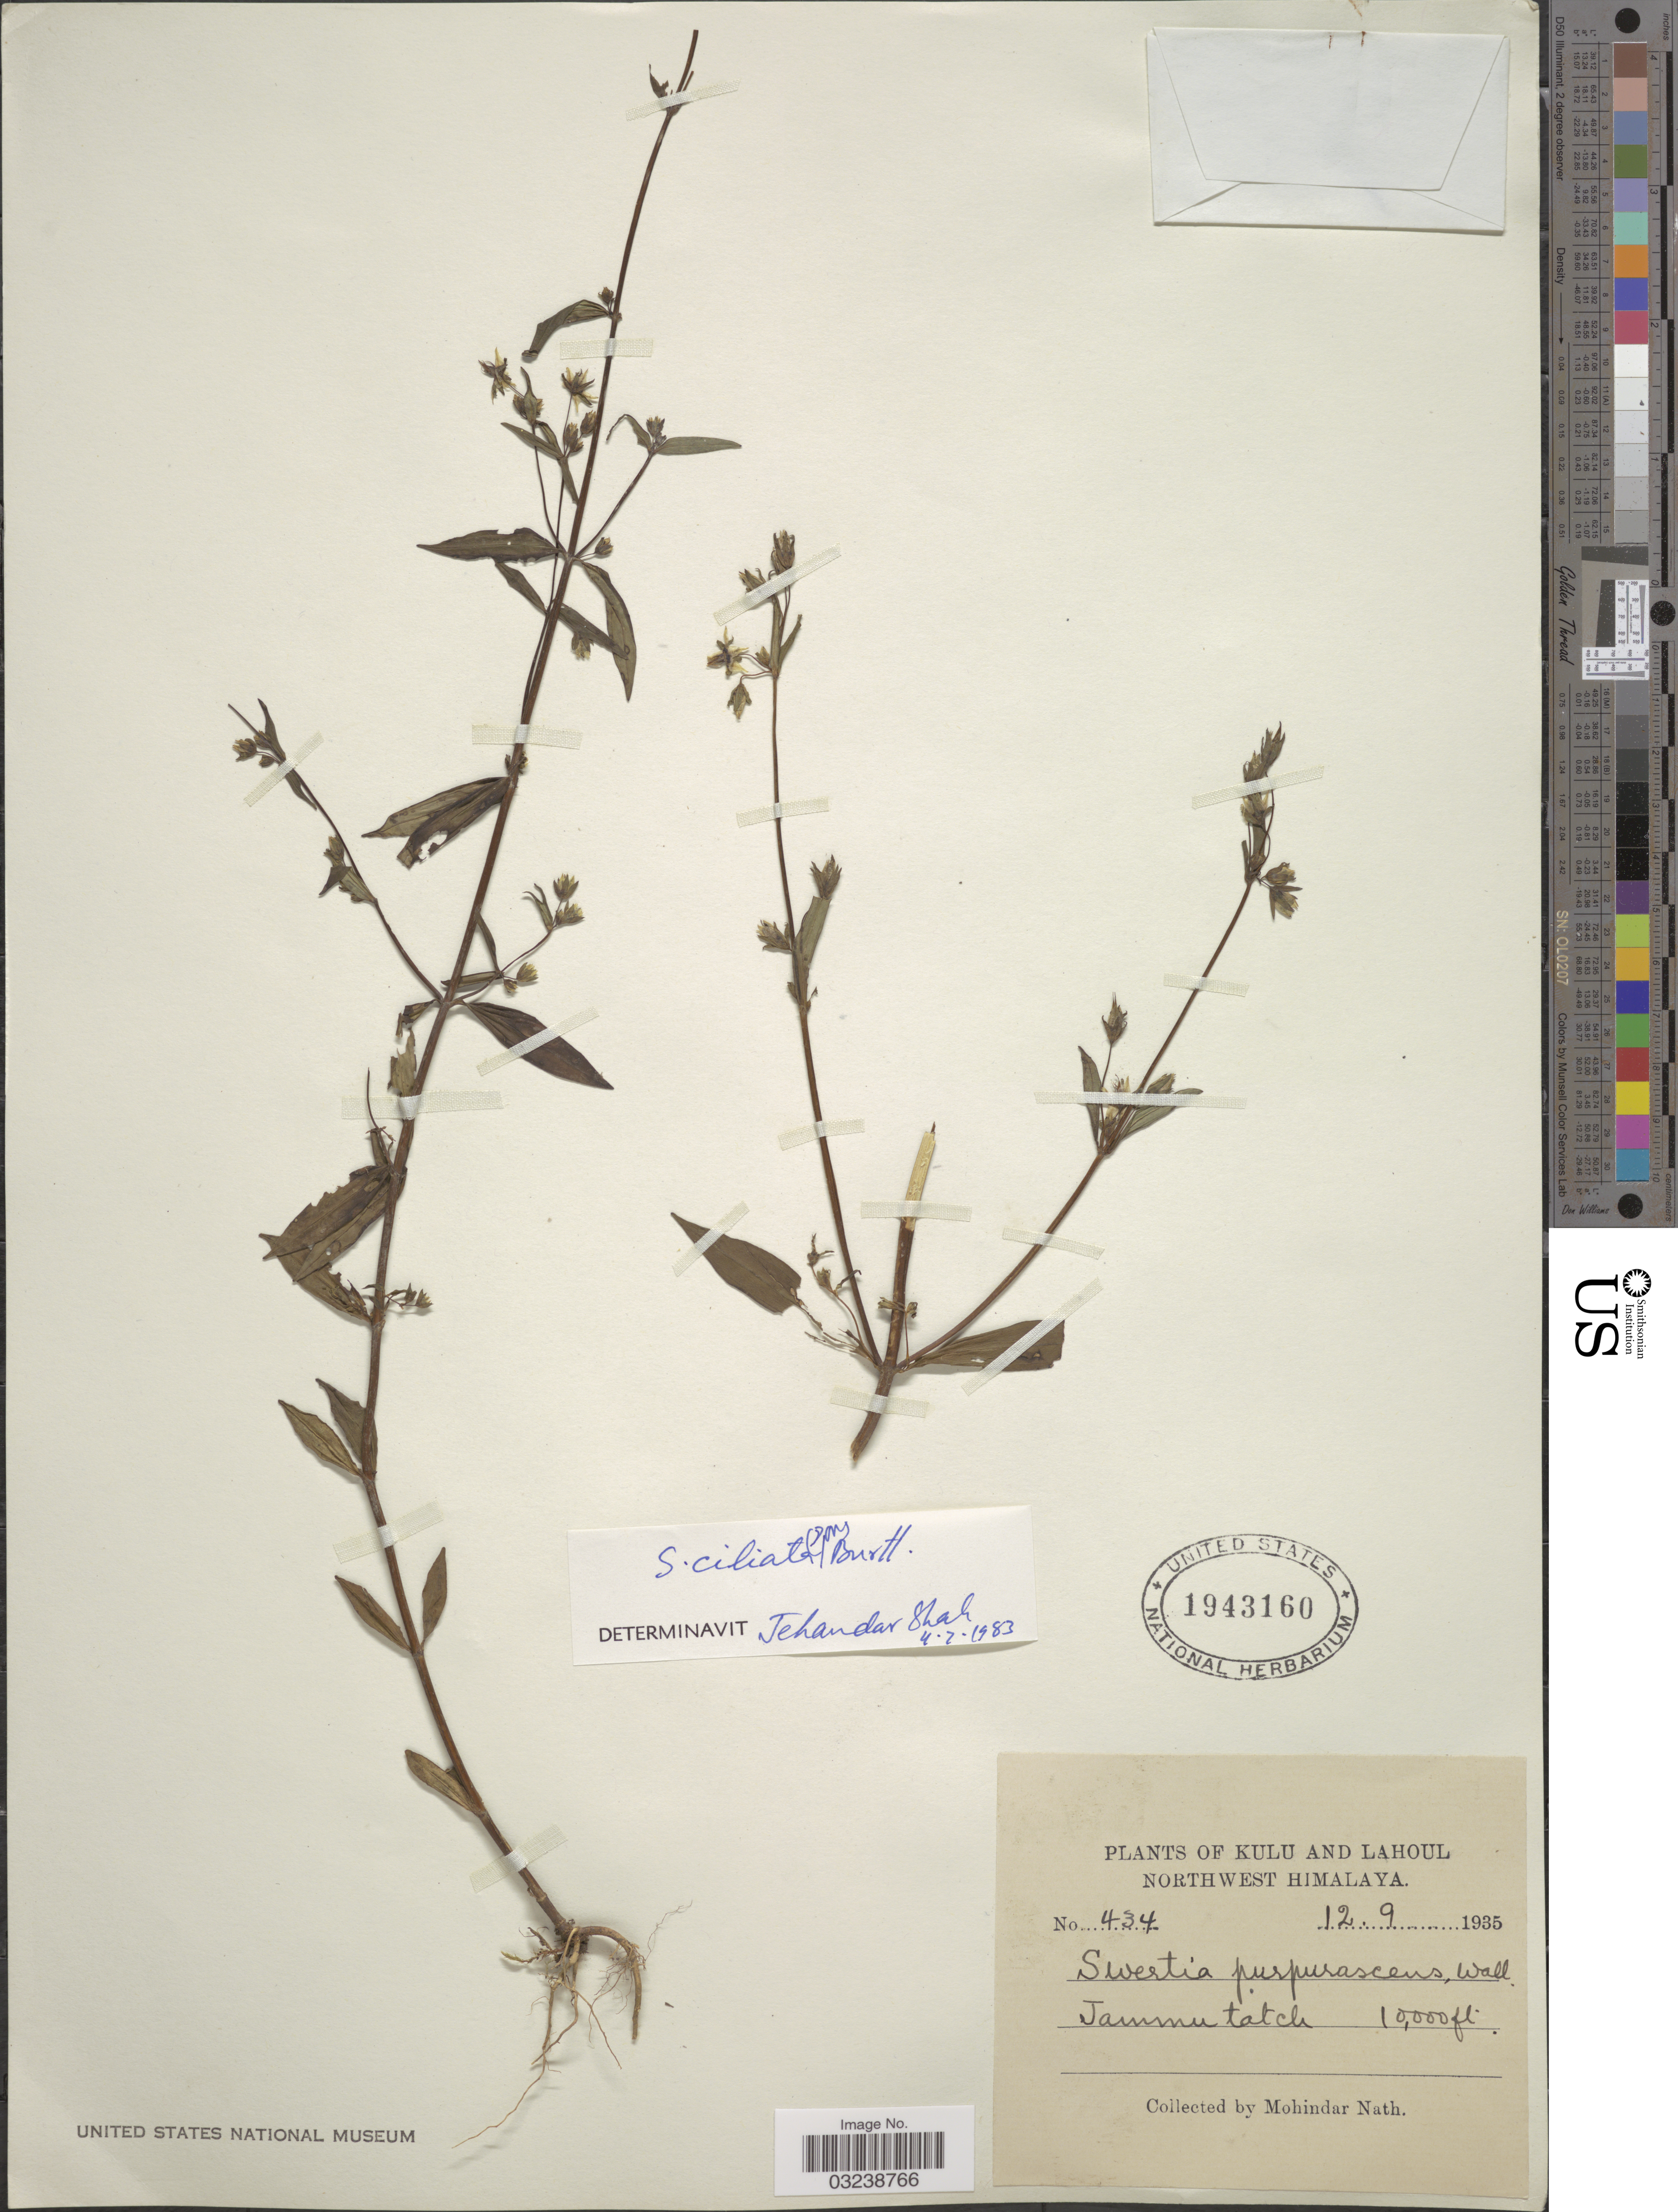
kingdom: Plantae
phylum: Tracheophyta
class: Magnoliopsida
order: Gentianales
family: Gentianaceae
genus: Swertia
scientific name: Swertia ciliata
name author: (D. Don ex G. Don) B.L. Burtt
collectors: M. Nath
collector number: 434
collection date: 1935-09-12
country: India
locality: Kulu and Lahoul. Northwest Himalaya. Jammutatch.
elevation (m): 3048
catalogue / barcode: US 1943160